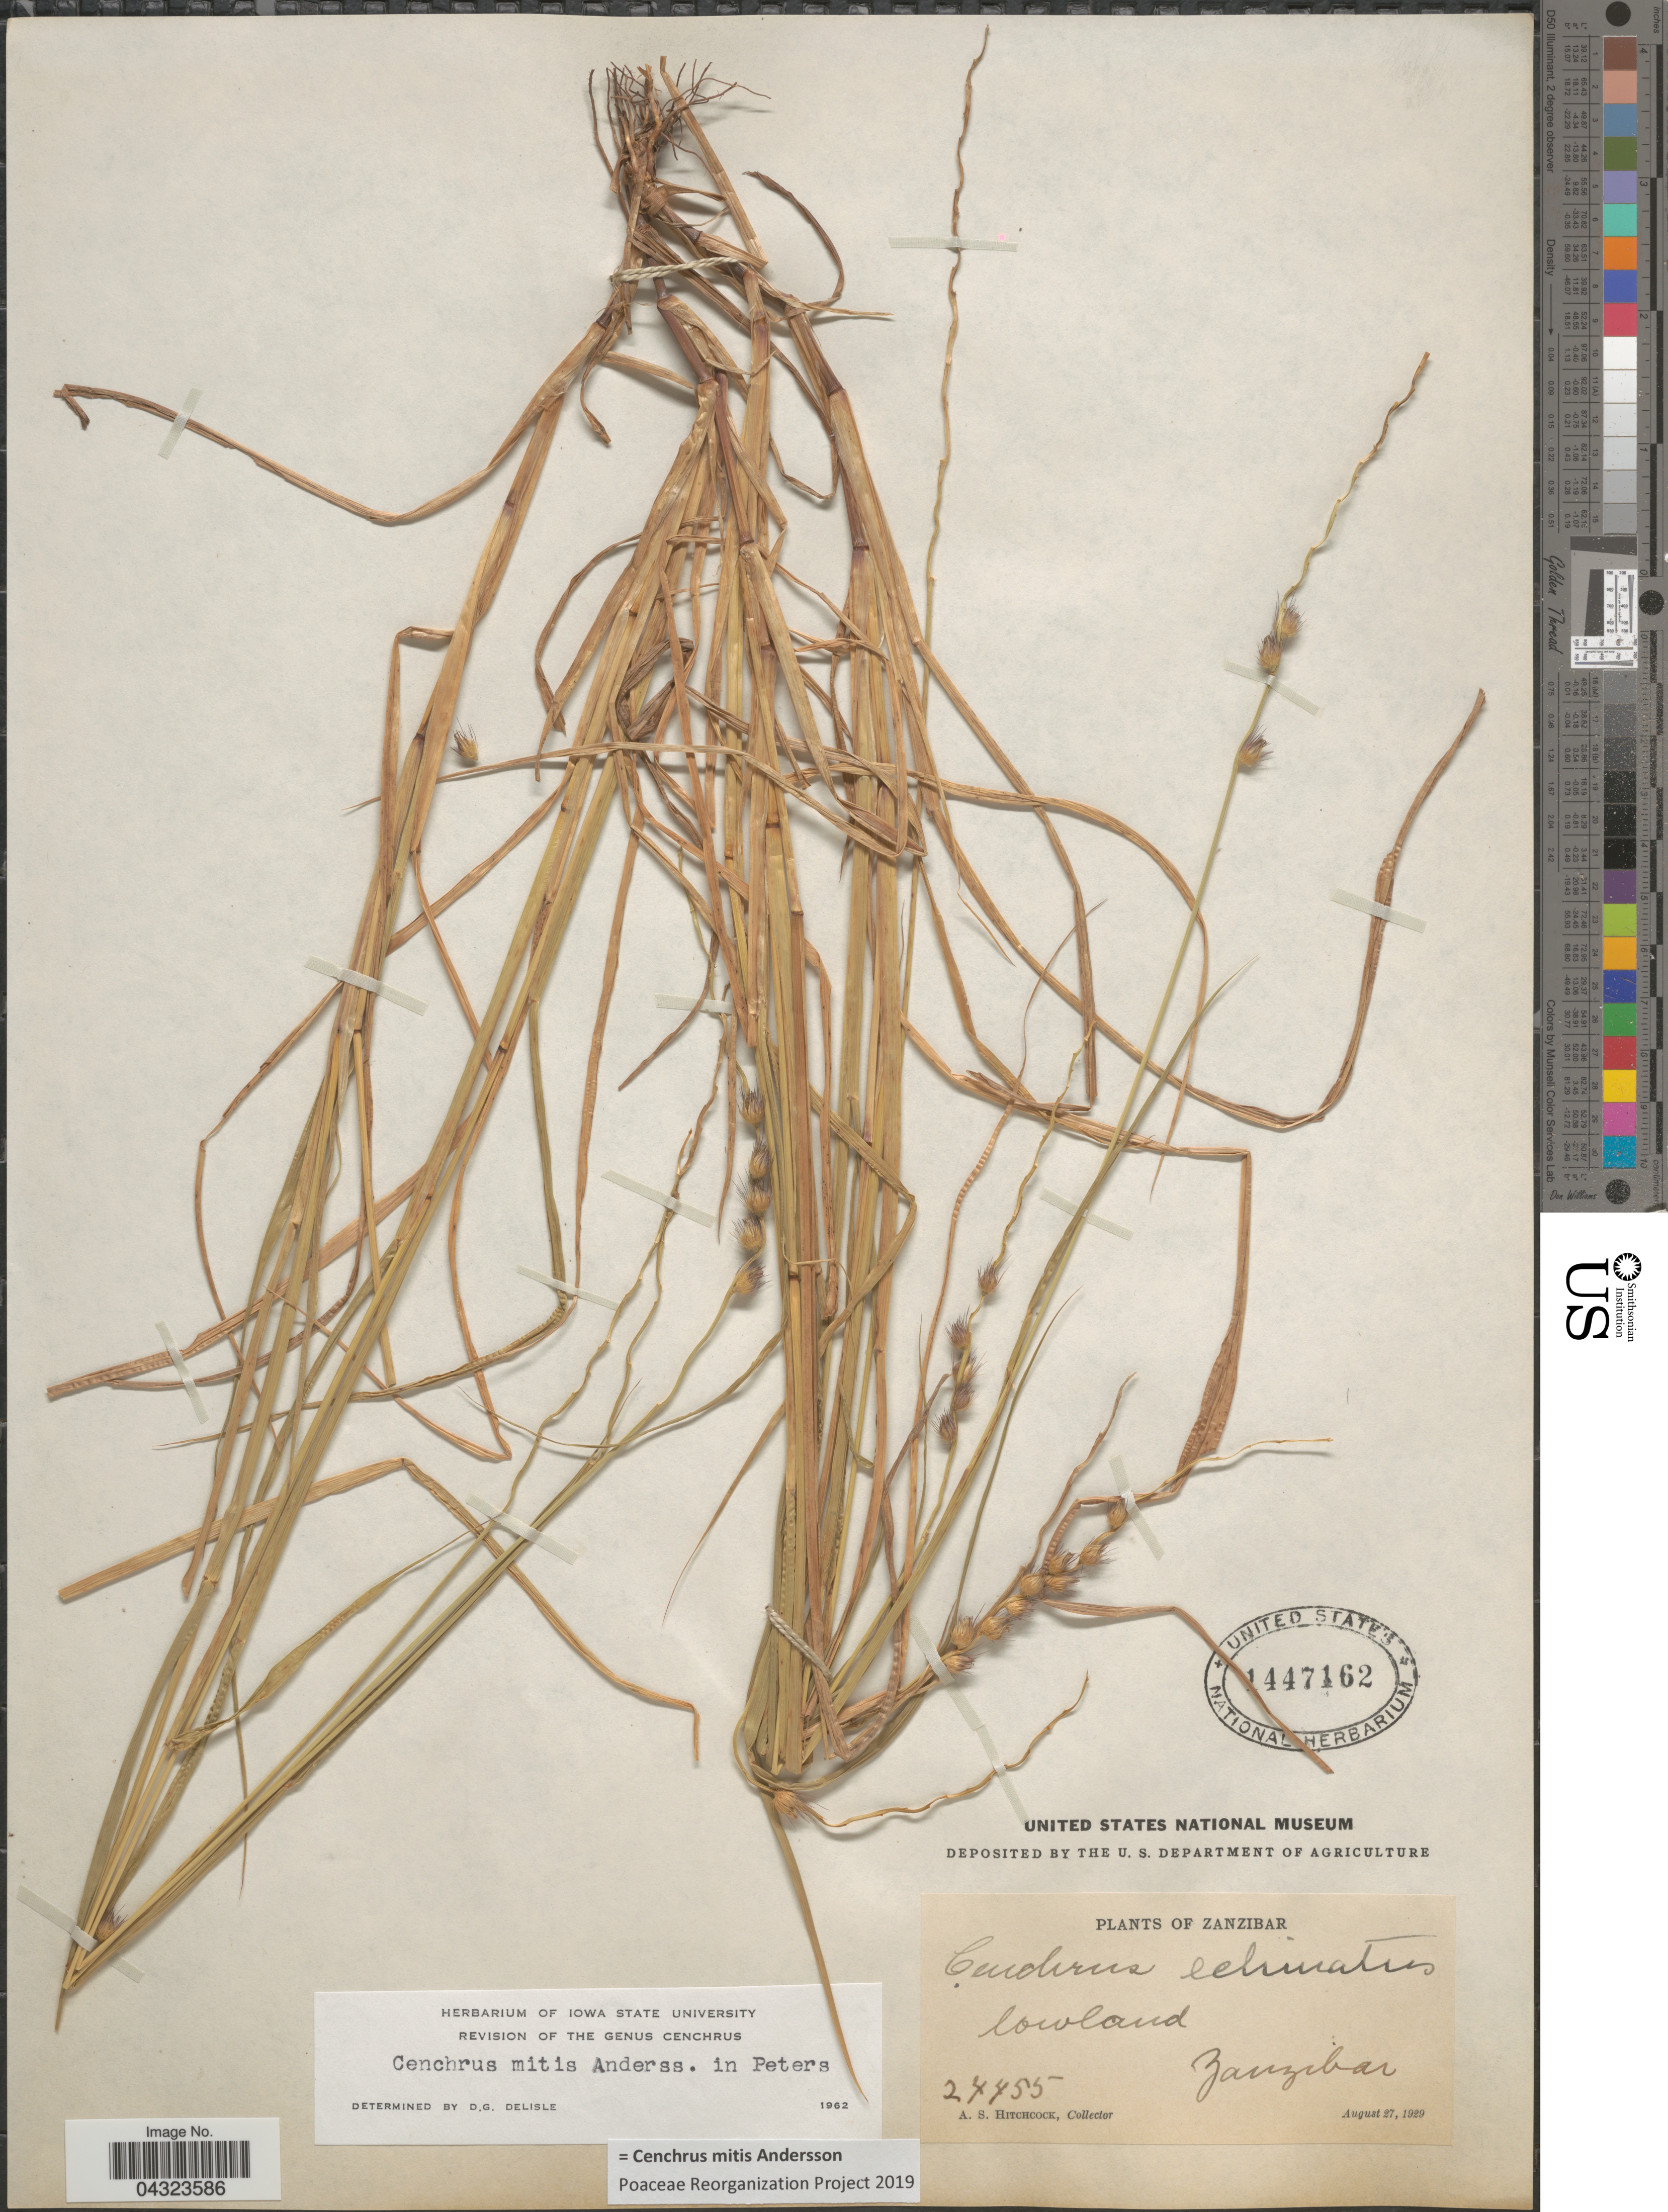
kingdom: Plantae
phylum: Tracheophyta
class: Liliopsida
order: Poales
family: Poaceae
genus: Cenchrus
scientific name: Cenchrus mitis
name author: Andersson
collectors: A. S. Hitchcock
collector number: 24455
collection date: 1929-08-27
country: Tanzania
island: Zanzibar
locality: Zanzibar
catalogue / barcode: US 1447162